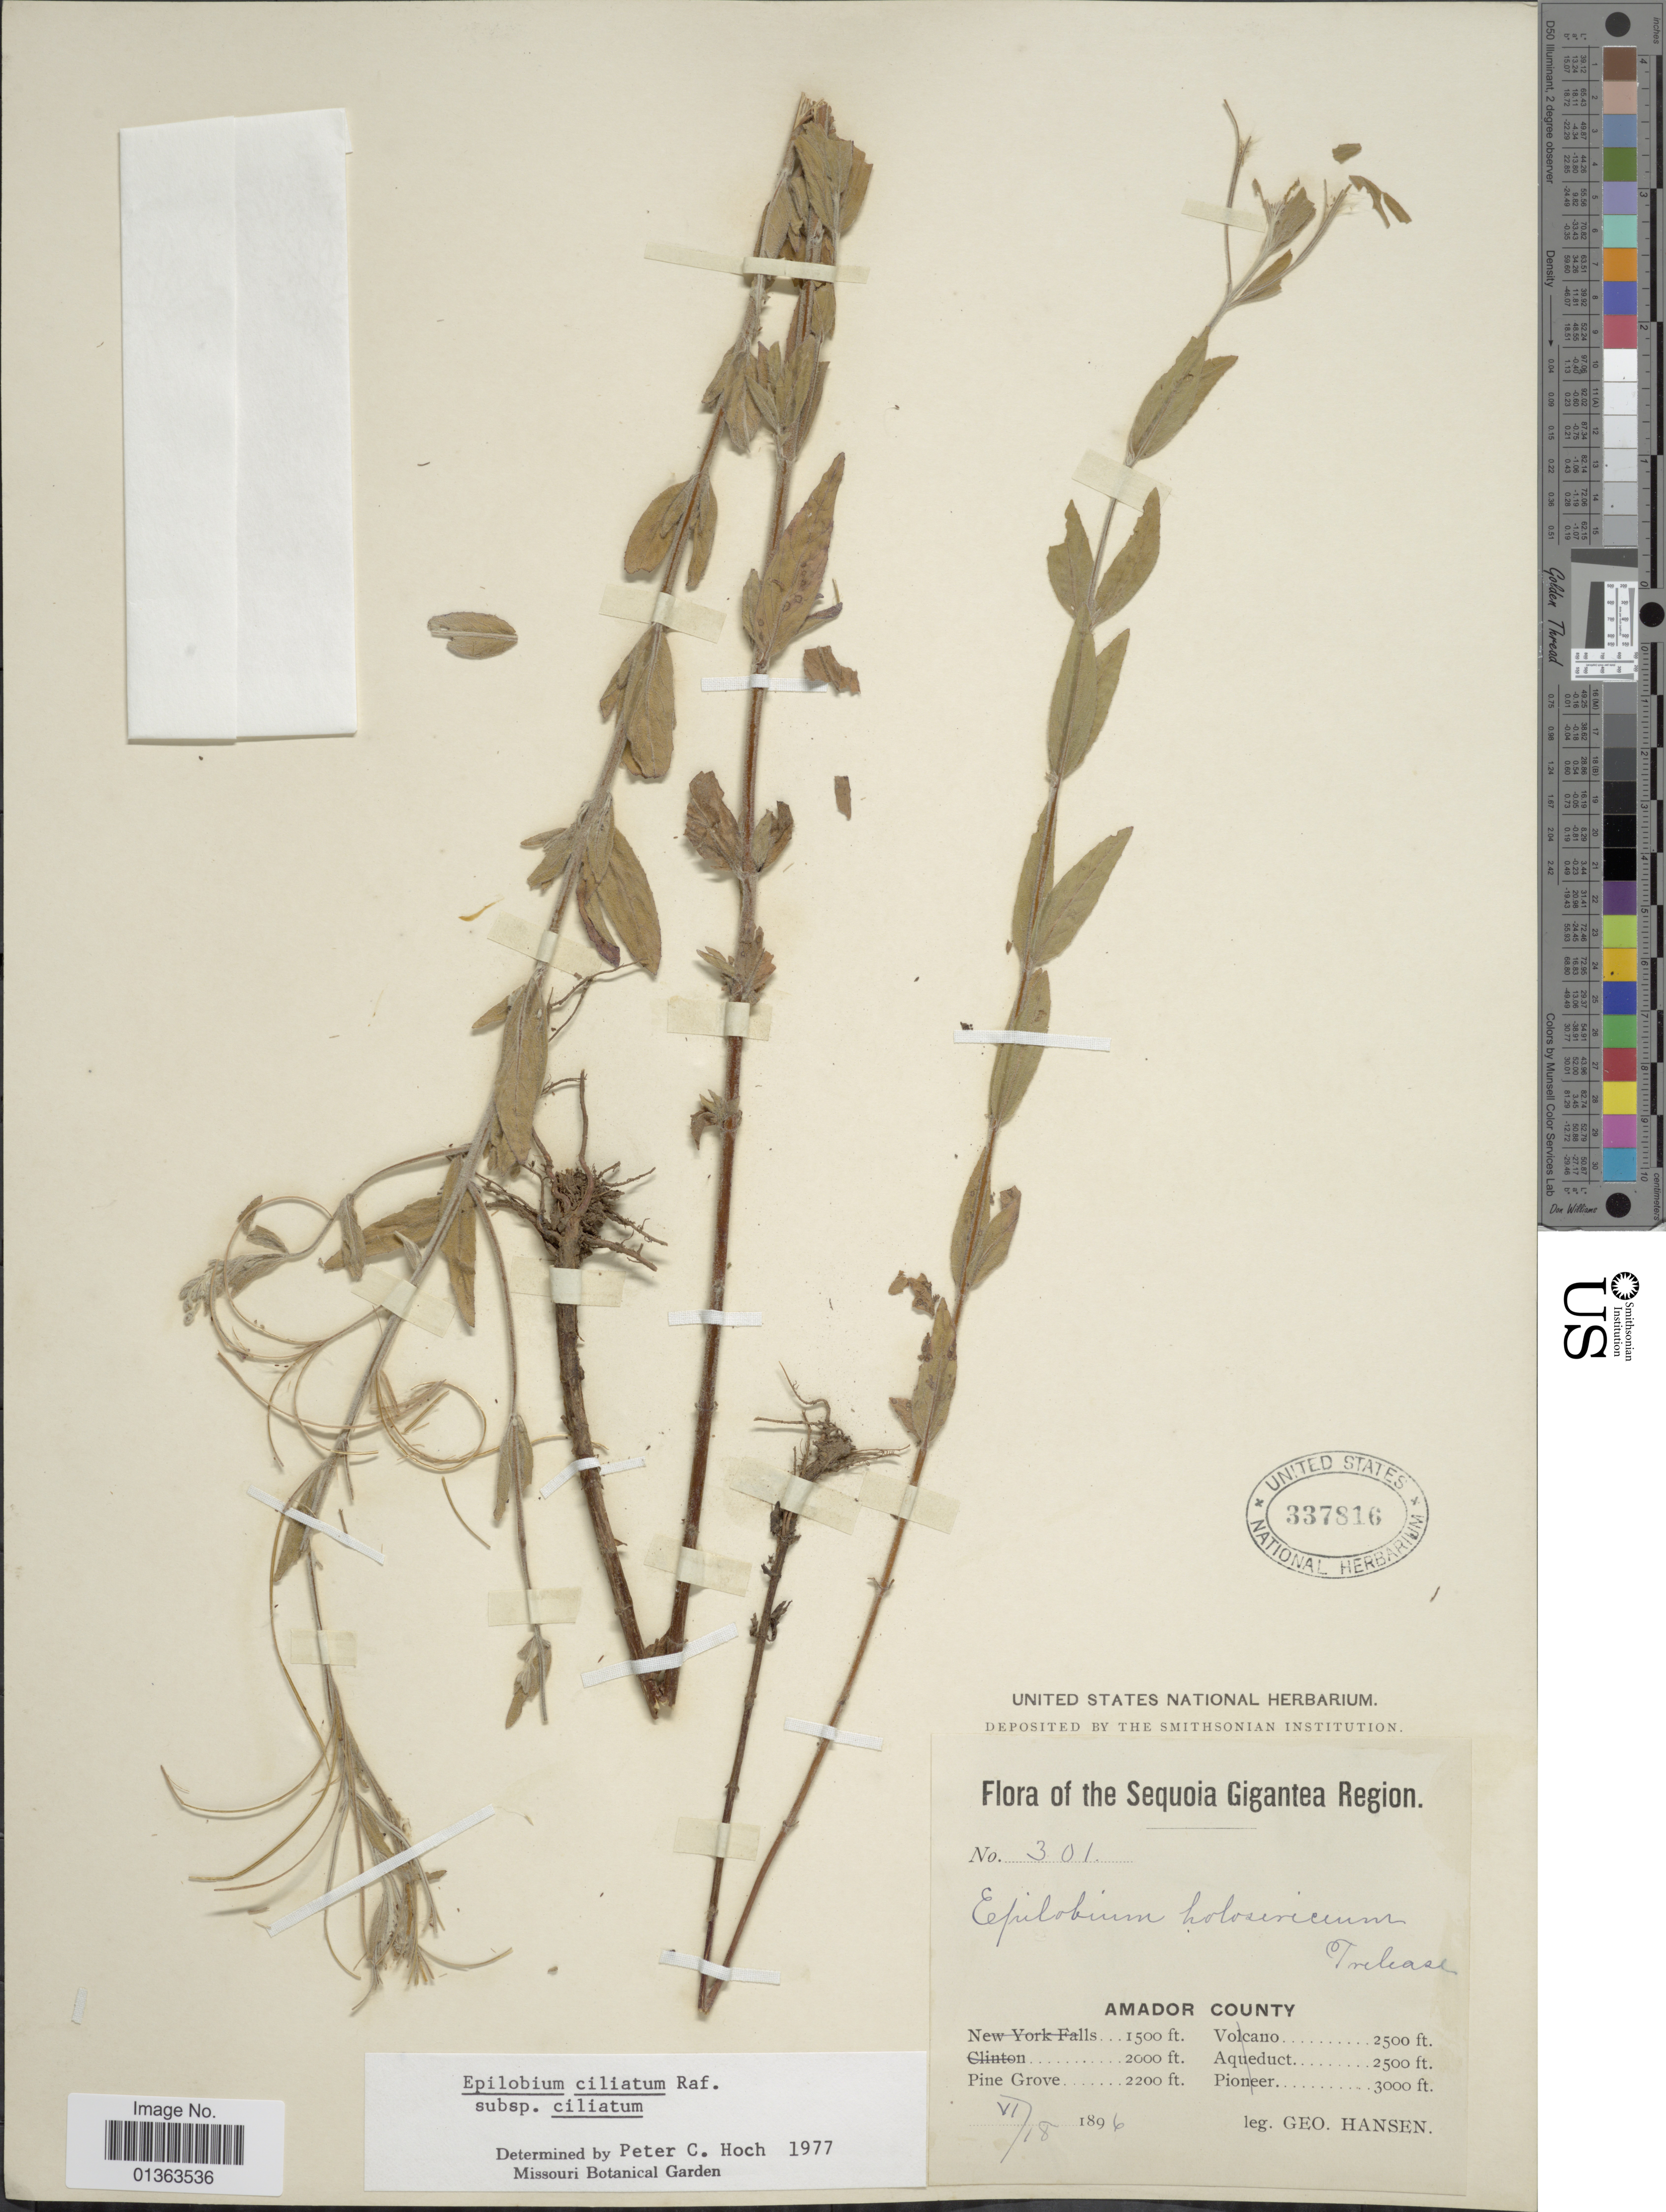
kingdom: Plantae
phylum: Tracheophyta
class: Magnoliopsida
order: Myrtales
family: Onagraceae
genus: Epilobium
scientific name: Epilobium ciliatum subsp. ciliatum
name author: Raf.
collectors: G. Hansen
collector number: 301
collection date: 1896-06-18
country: United States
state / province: California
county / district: Amador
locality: Sequoia Gigantea Region. Amador County. Pine Grove.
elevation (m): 671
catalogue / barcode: US 337816